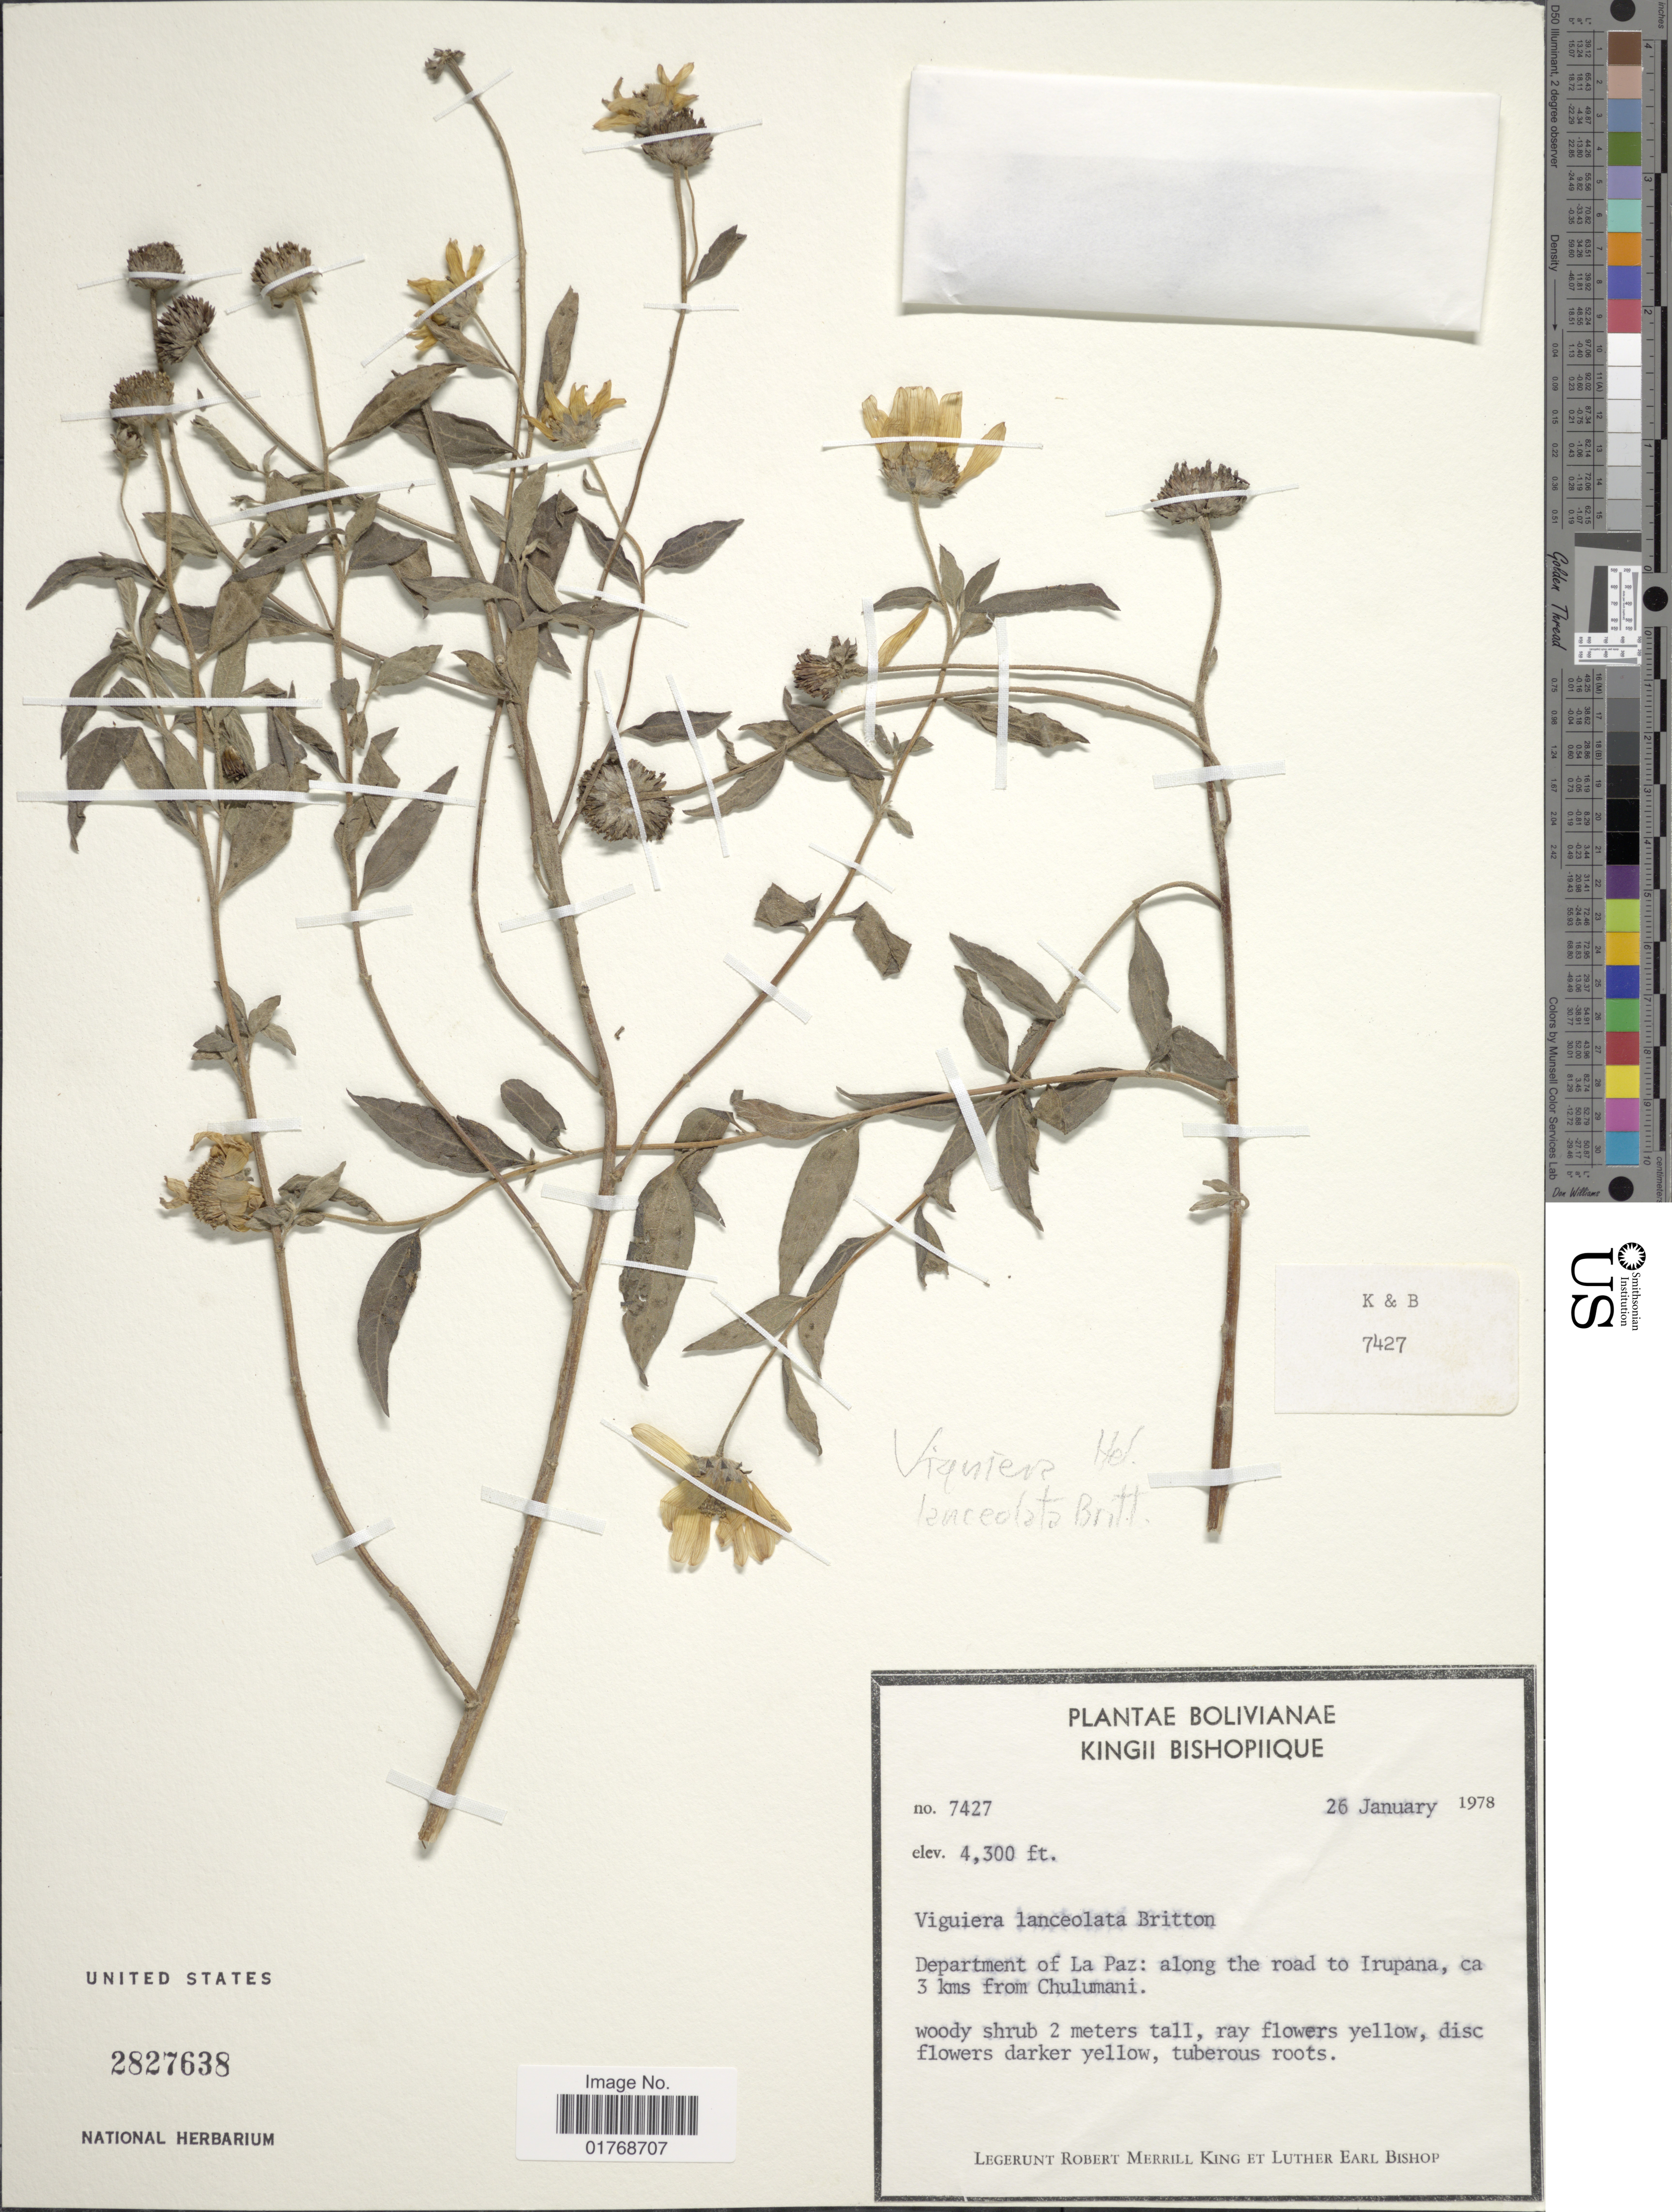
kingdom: Plantae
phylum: Tracheophyta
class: Magnoliopsida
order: Asterales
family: Asteraceae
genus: Viguiera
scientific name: Viguiera laciniata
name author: A. Gray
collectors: R. M. King & L. E. Bishop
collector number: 7427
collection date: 1978-01-26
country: Bolivia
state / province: La Paz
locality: Department of La Paz: along the road to Irupana, ca 3 kms from Chulumani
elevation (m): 1311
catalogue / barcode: US 2827638